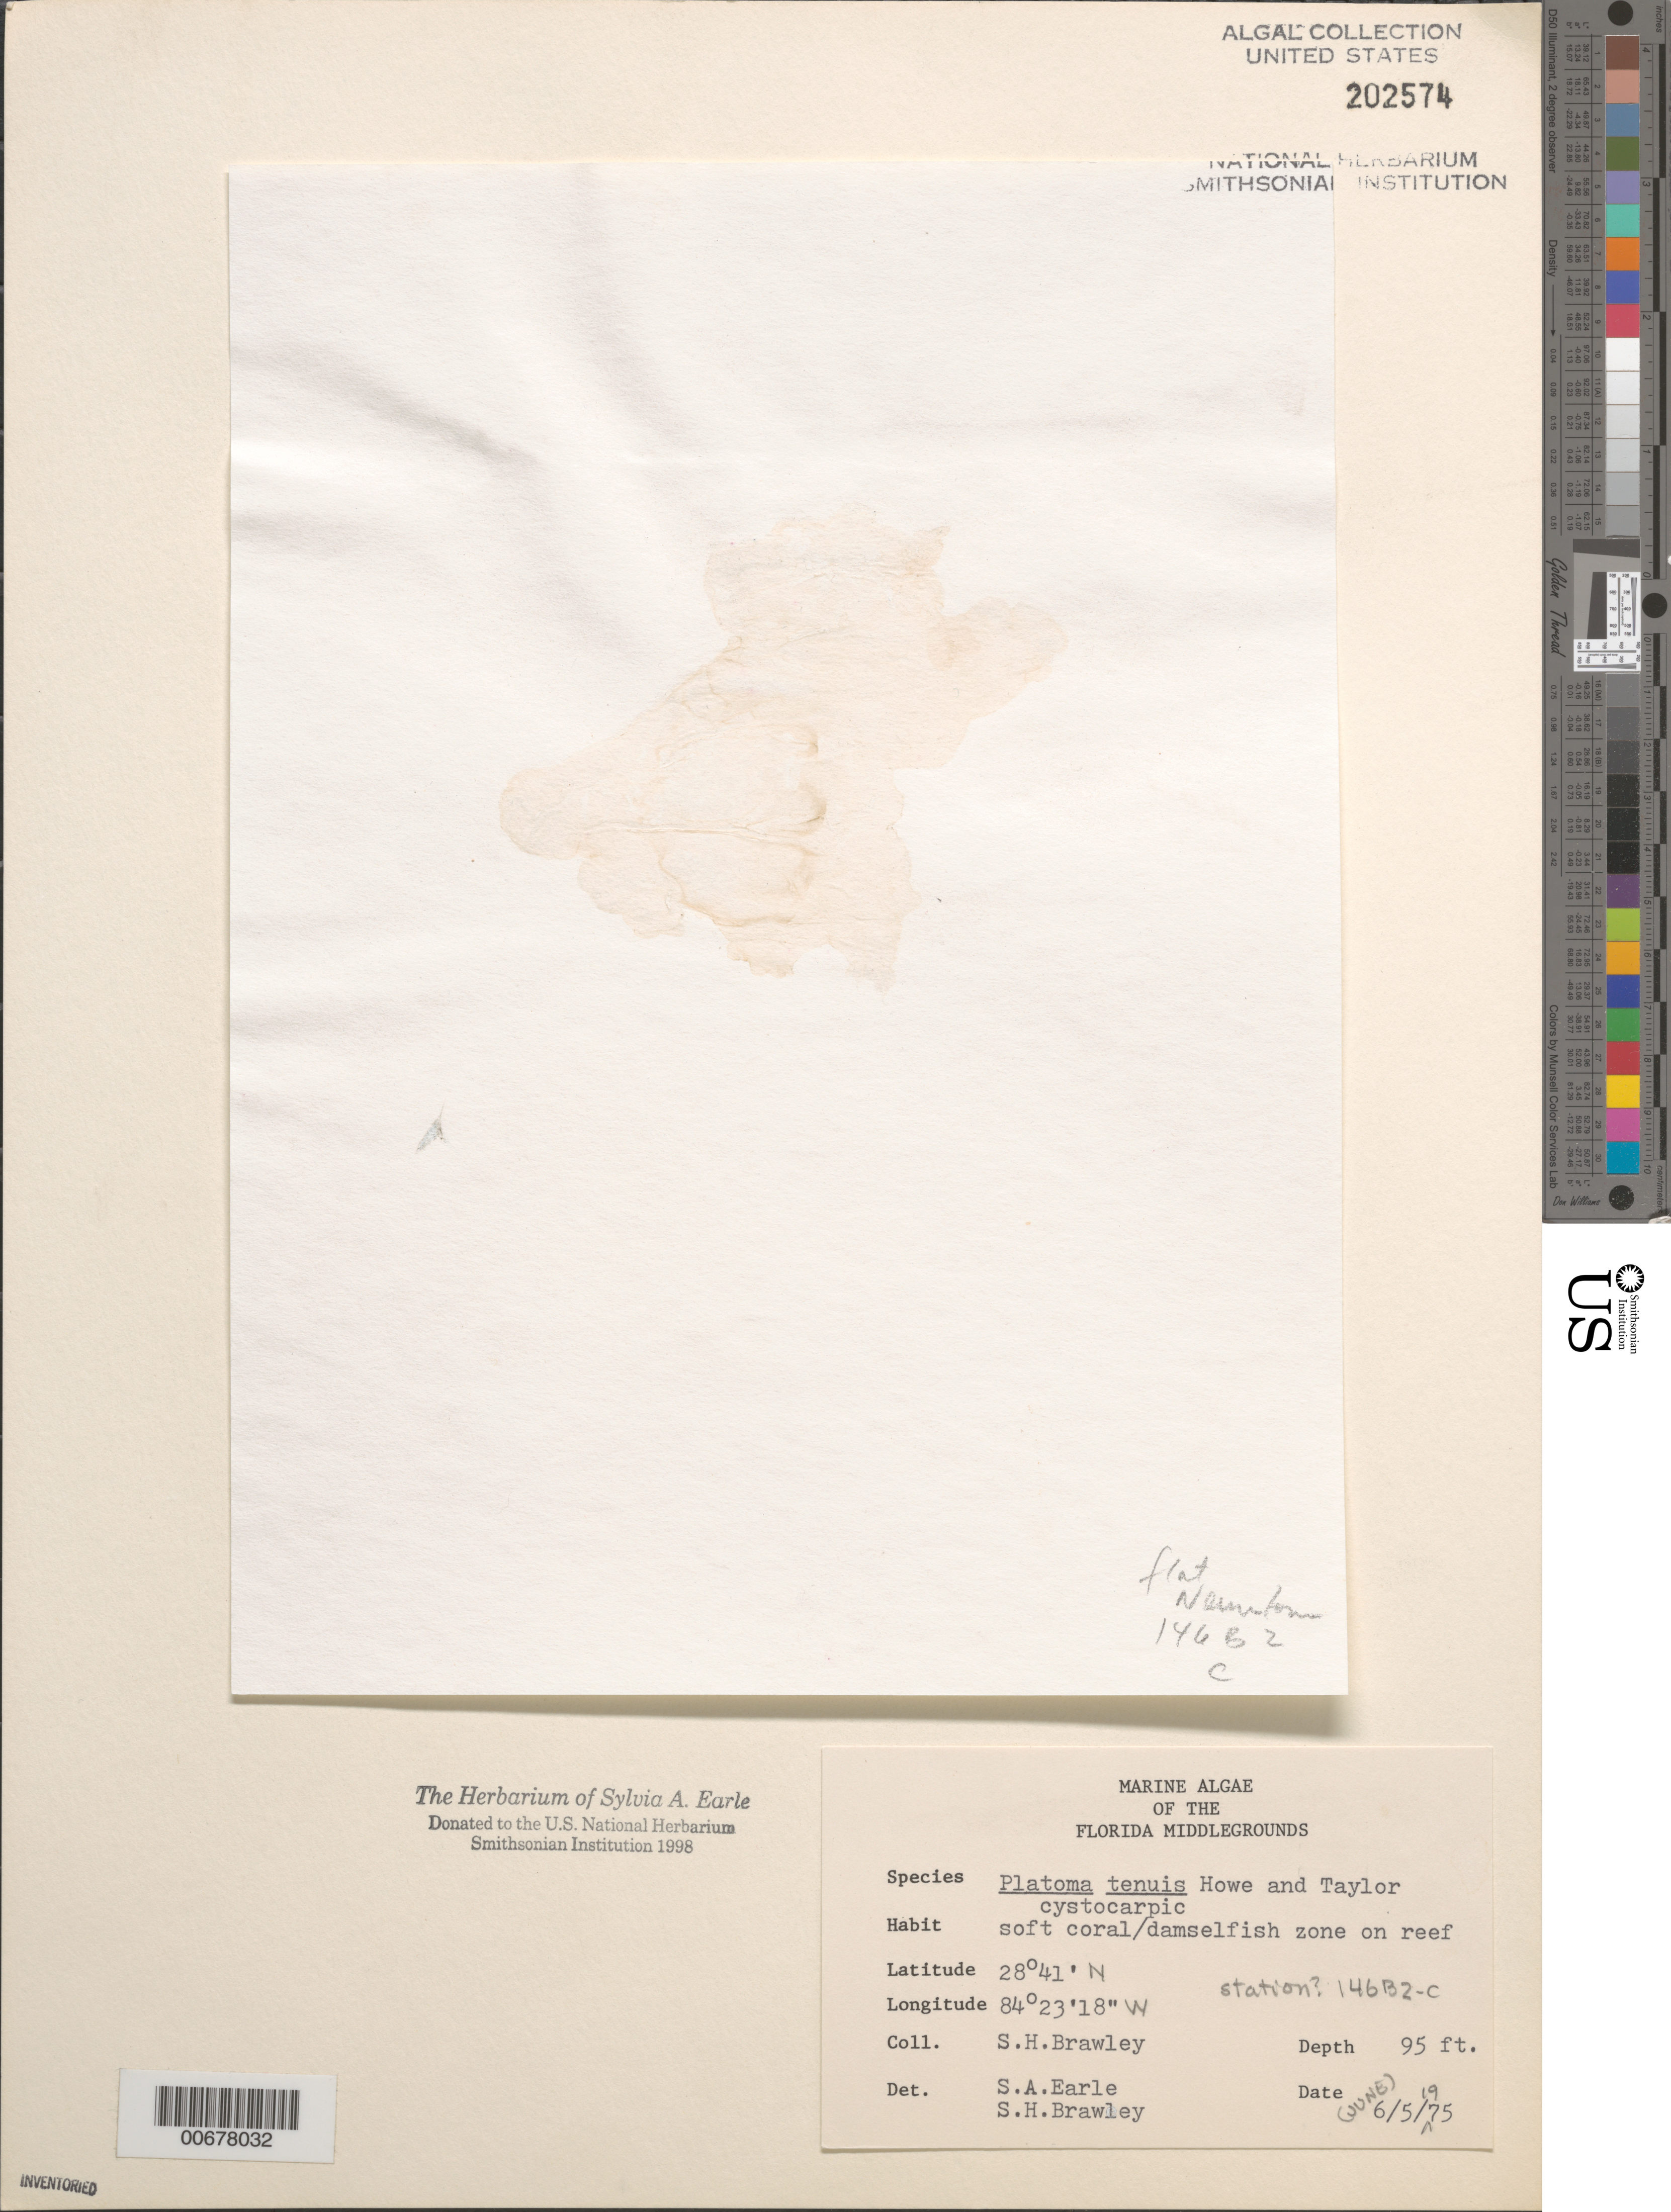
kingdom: Plantae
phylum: Rhodophyta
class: Florideophyceae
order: Nemastomatales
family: Nemastomataceae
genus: Predaea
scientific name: Predaea tenuis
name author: (M. Howe & W.R. Taylor) Bula-Meyer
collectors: S. Brawley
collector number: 146B2-C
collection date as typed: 05 Jun 1975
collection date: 1975-06-05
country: United States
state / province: Florida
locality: Florida Middle Grounds, Gulf of Mexico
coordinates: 28 41' N, 84 23' 18" W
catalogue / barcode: US 202574